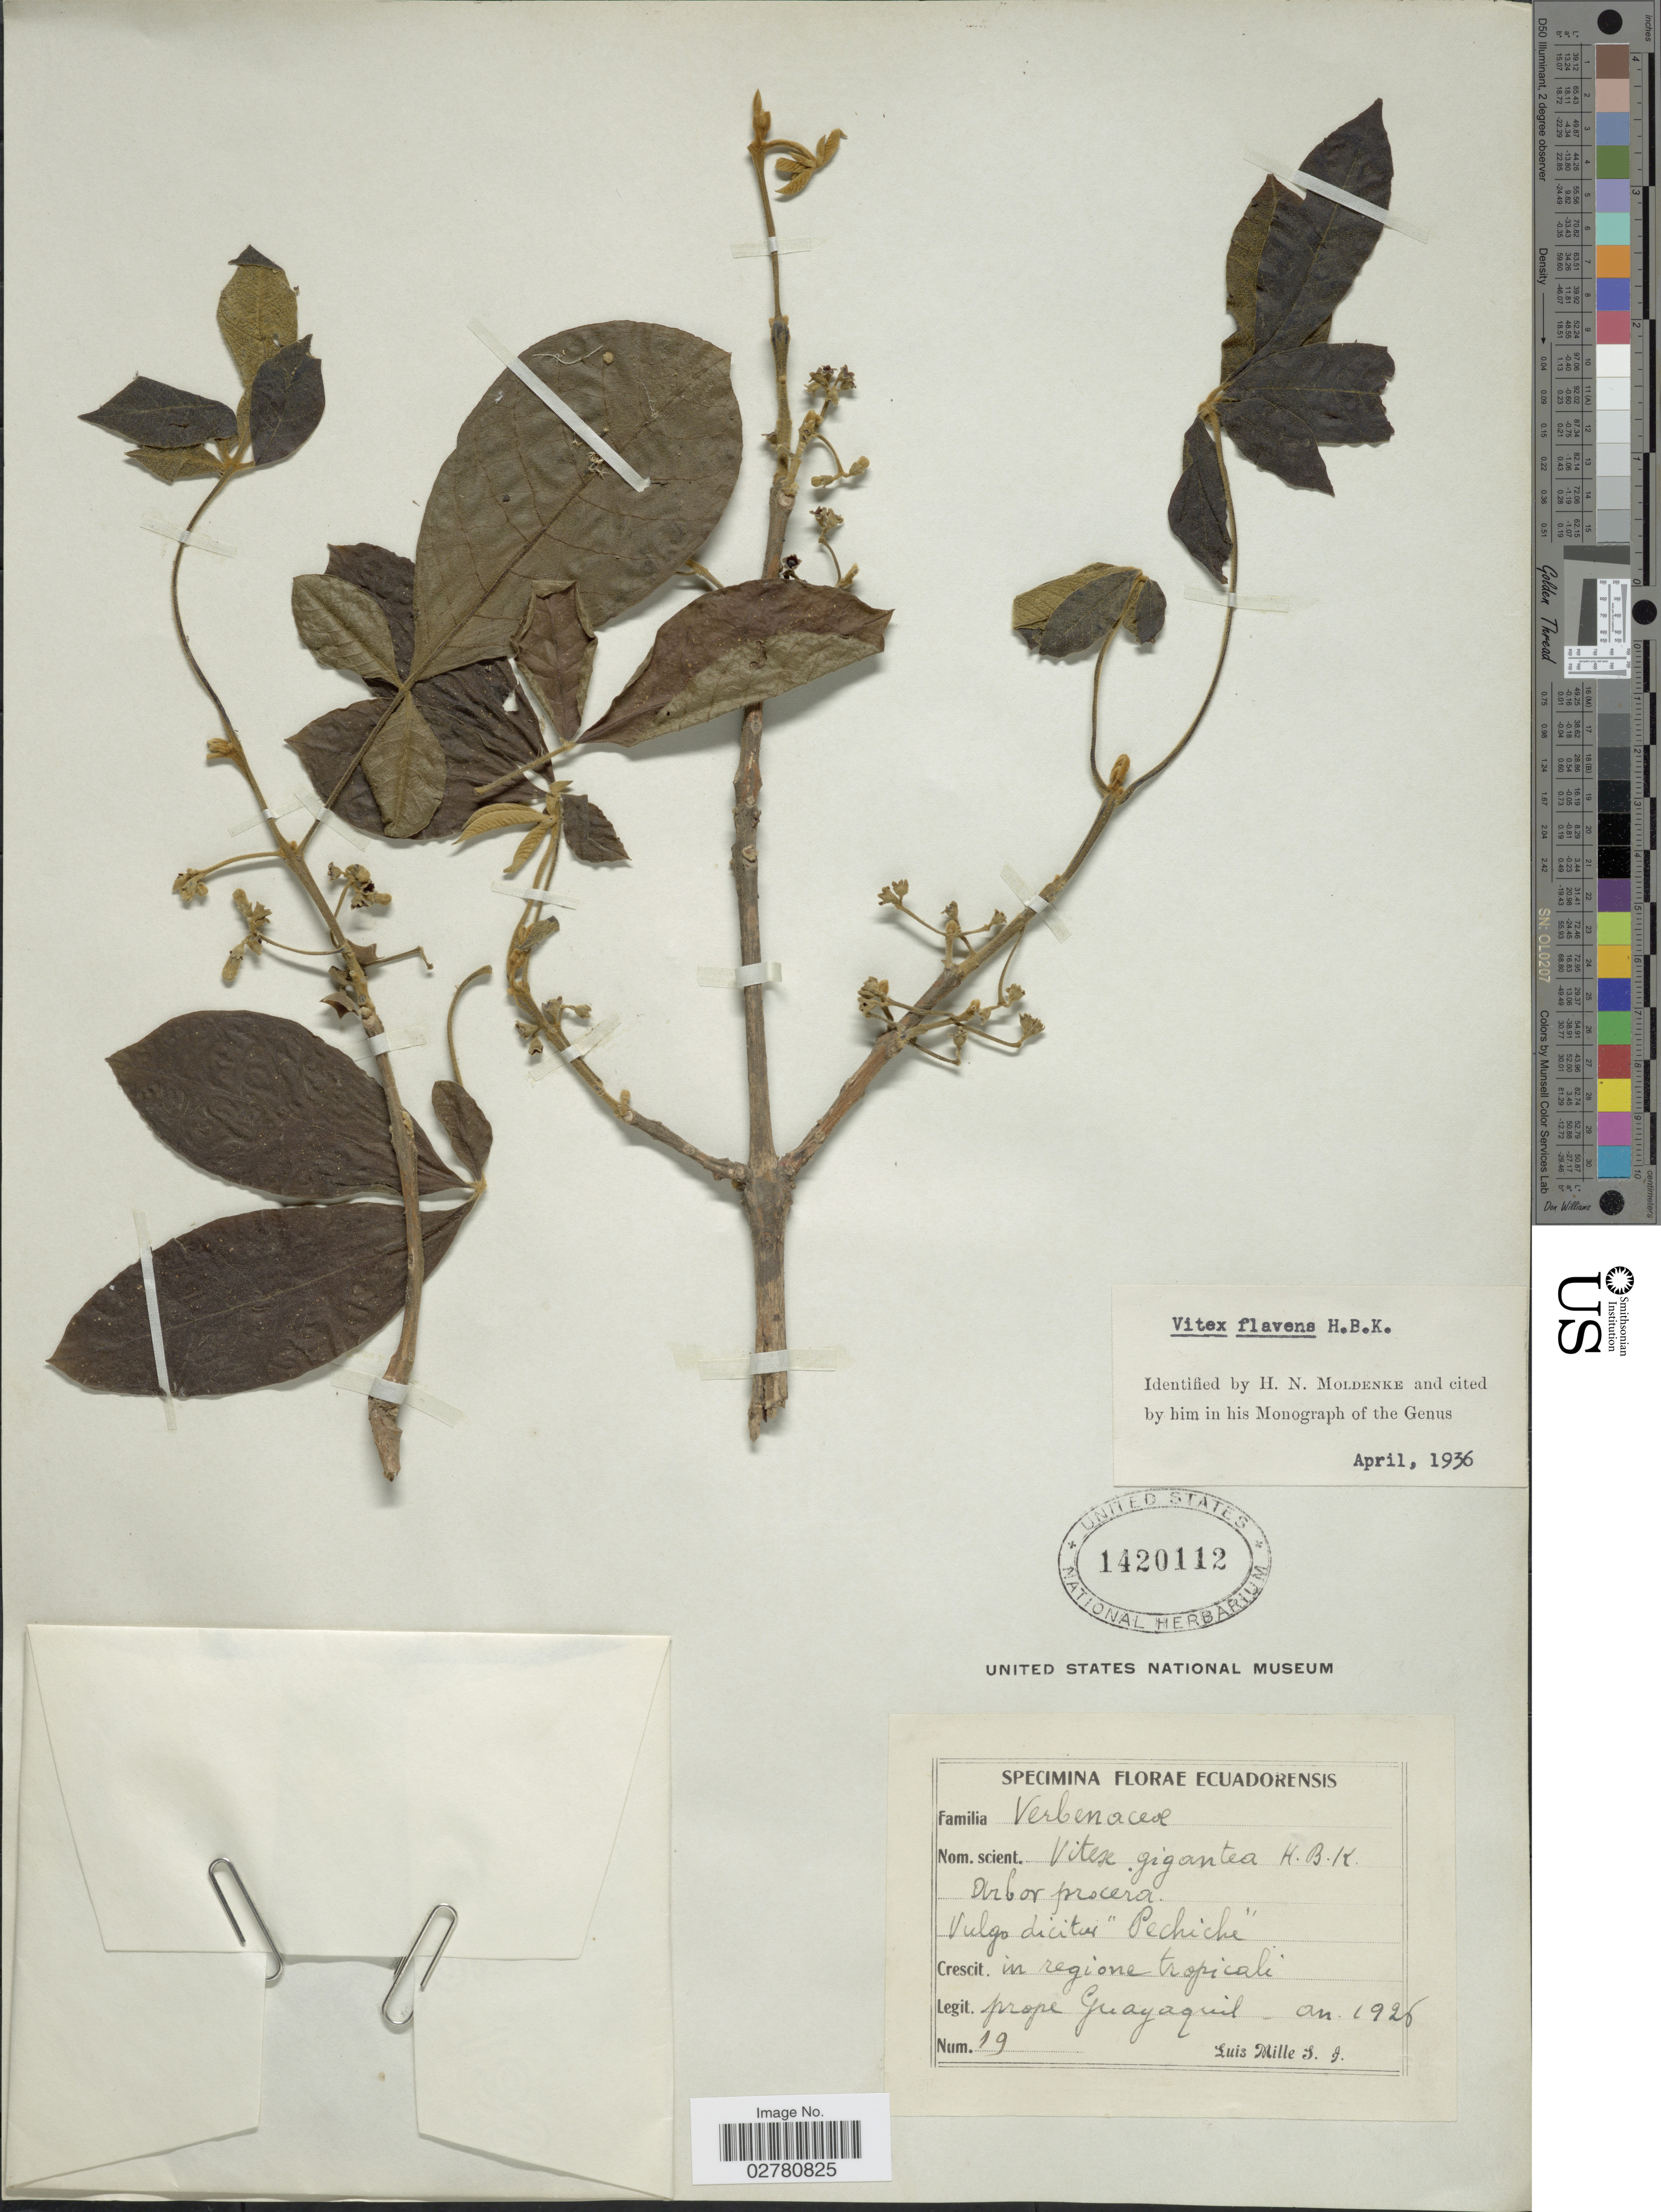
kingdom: Plantae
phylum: Tracheophyta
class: Magnoliopsida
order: Lamiales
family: Lamiaceae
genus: Vitex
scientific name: Vitex flavens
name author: Kunth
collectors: L. Mille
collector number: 19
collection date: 1926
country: Ecuador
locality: Prope Guayaquil.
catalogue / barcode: US 1420112